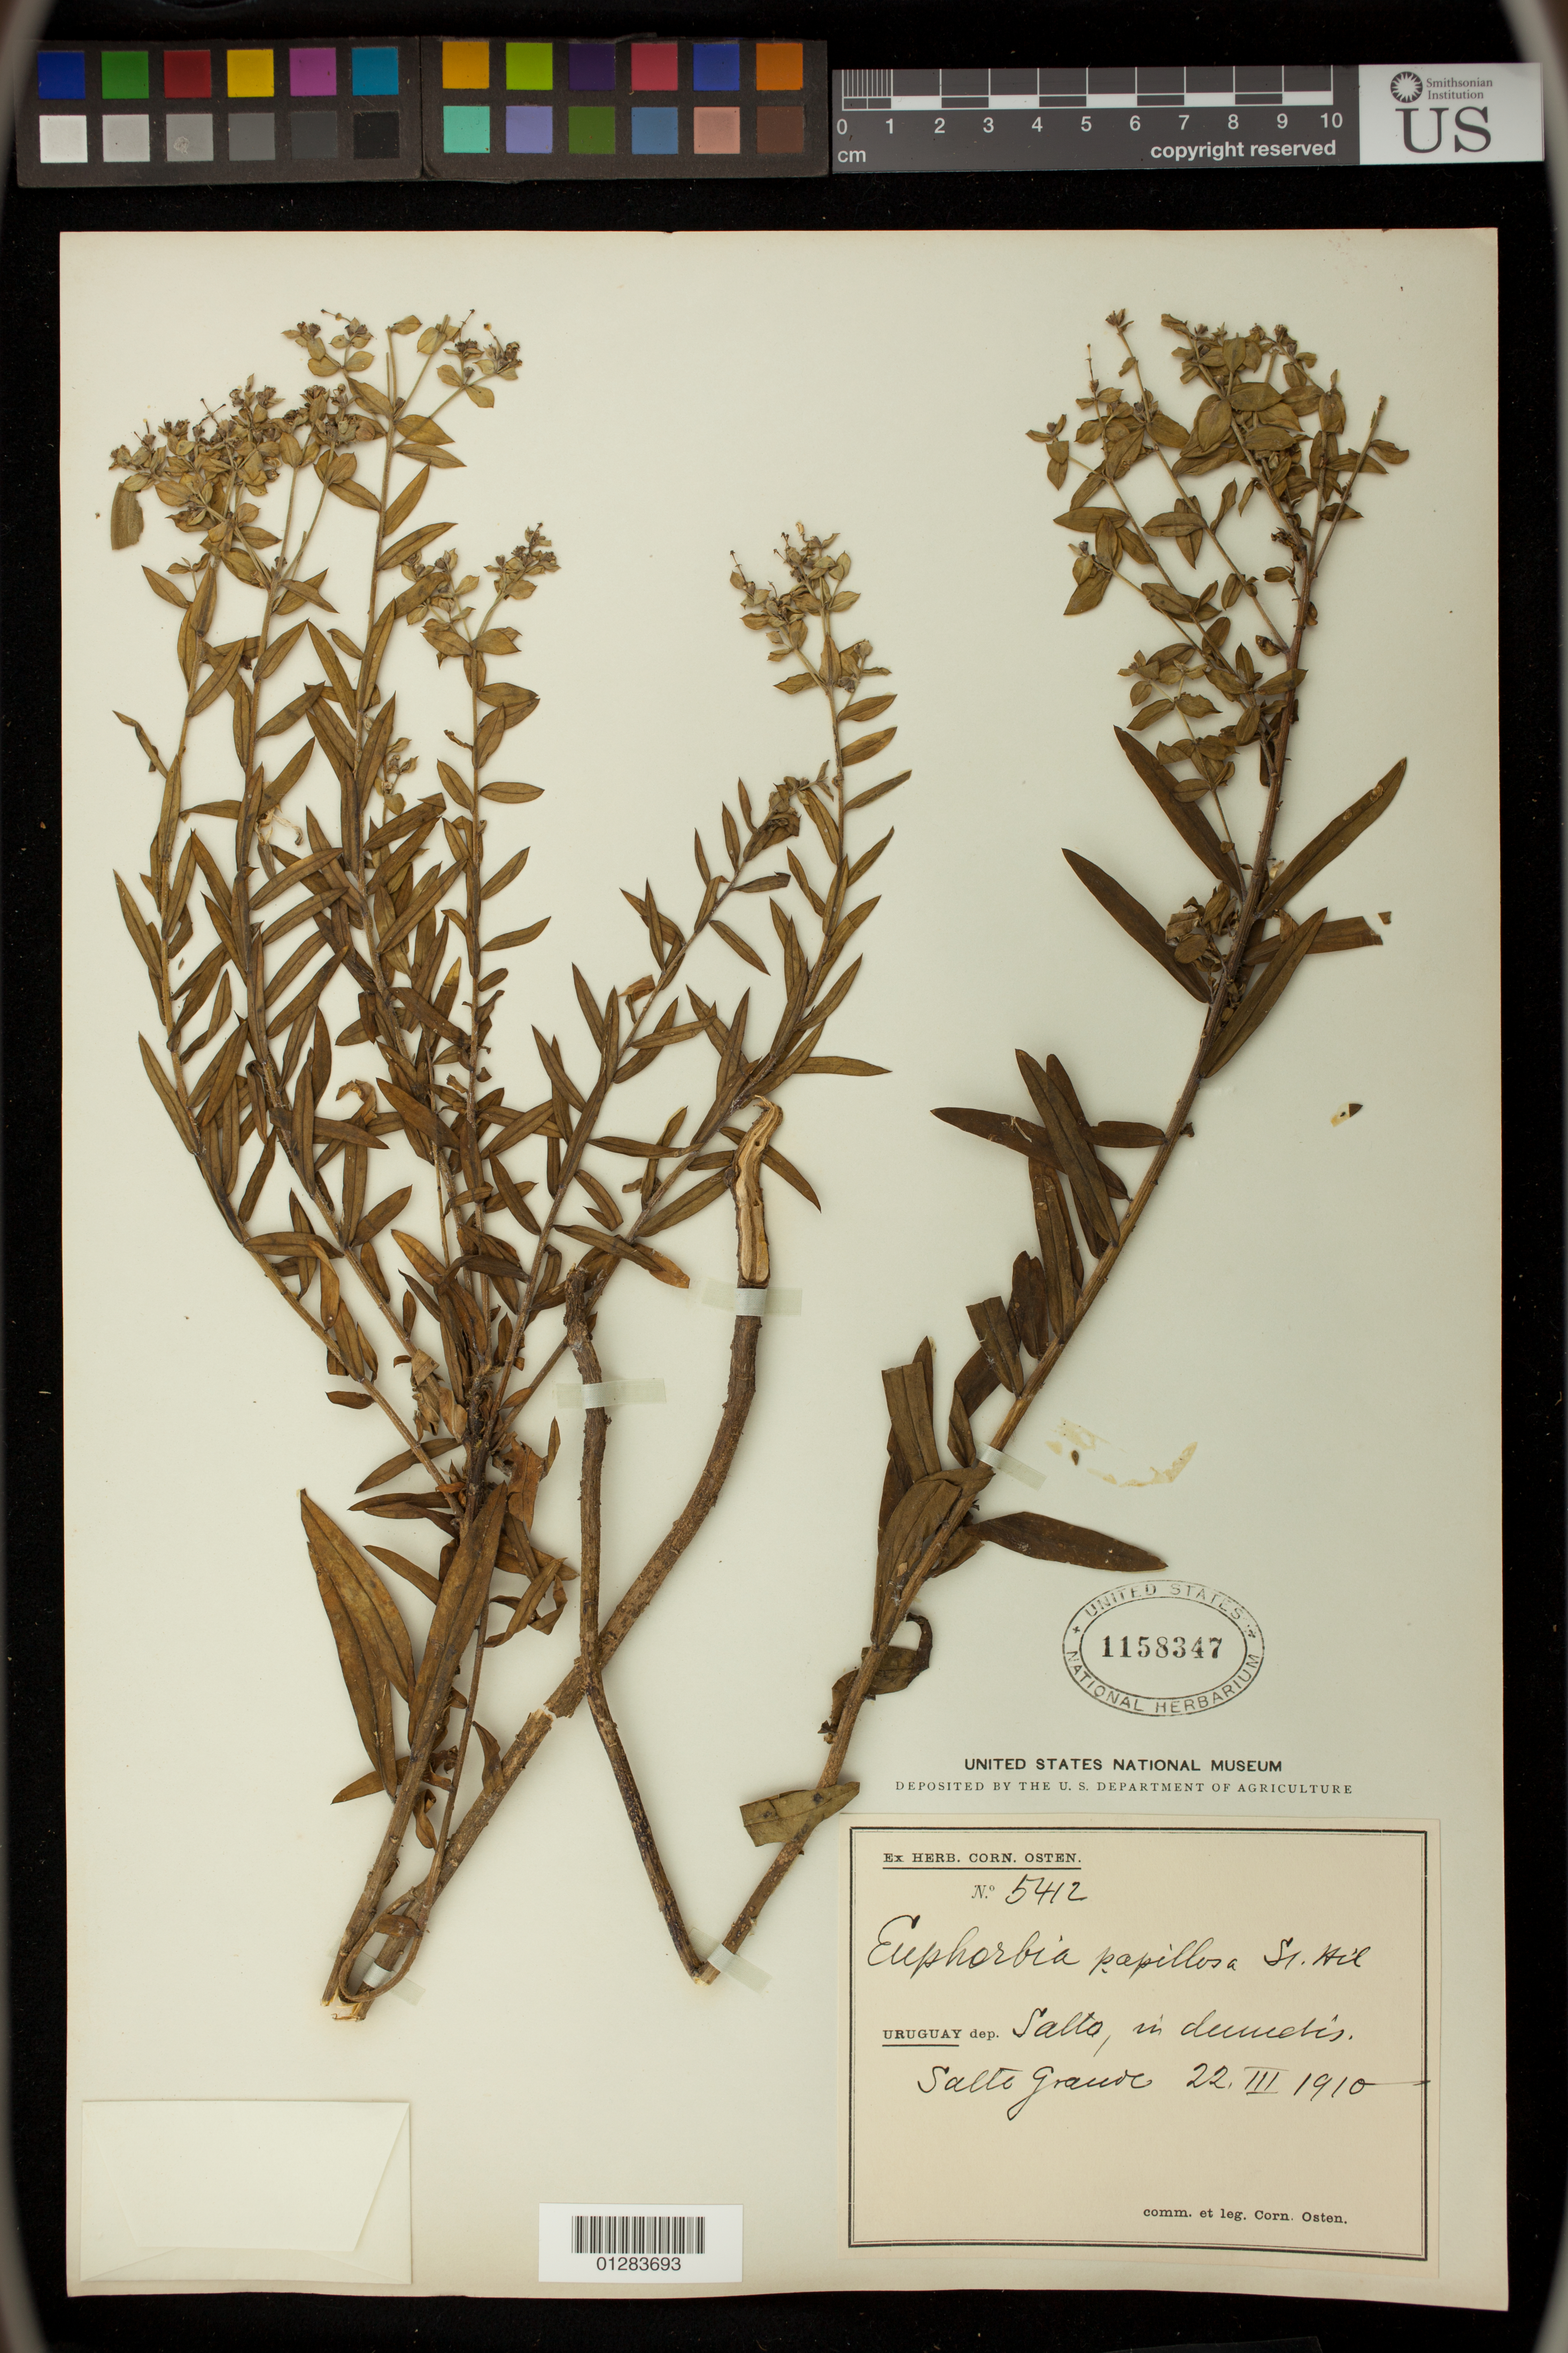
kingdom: Plantae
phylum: Tracheophyta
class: Magnoliopsida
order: Malpighiales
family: Euphorbiaceae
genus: Euphorbia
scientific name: Euphorbia papillosa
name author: A. St.-Hil.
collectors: C. Osten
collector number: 5412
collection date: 1910-03-22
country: Uruguay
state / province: Salto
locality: Salto Grande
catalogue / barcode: US 1158347